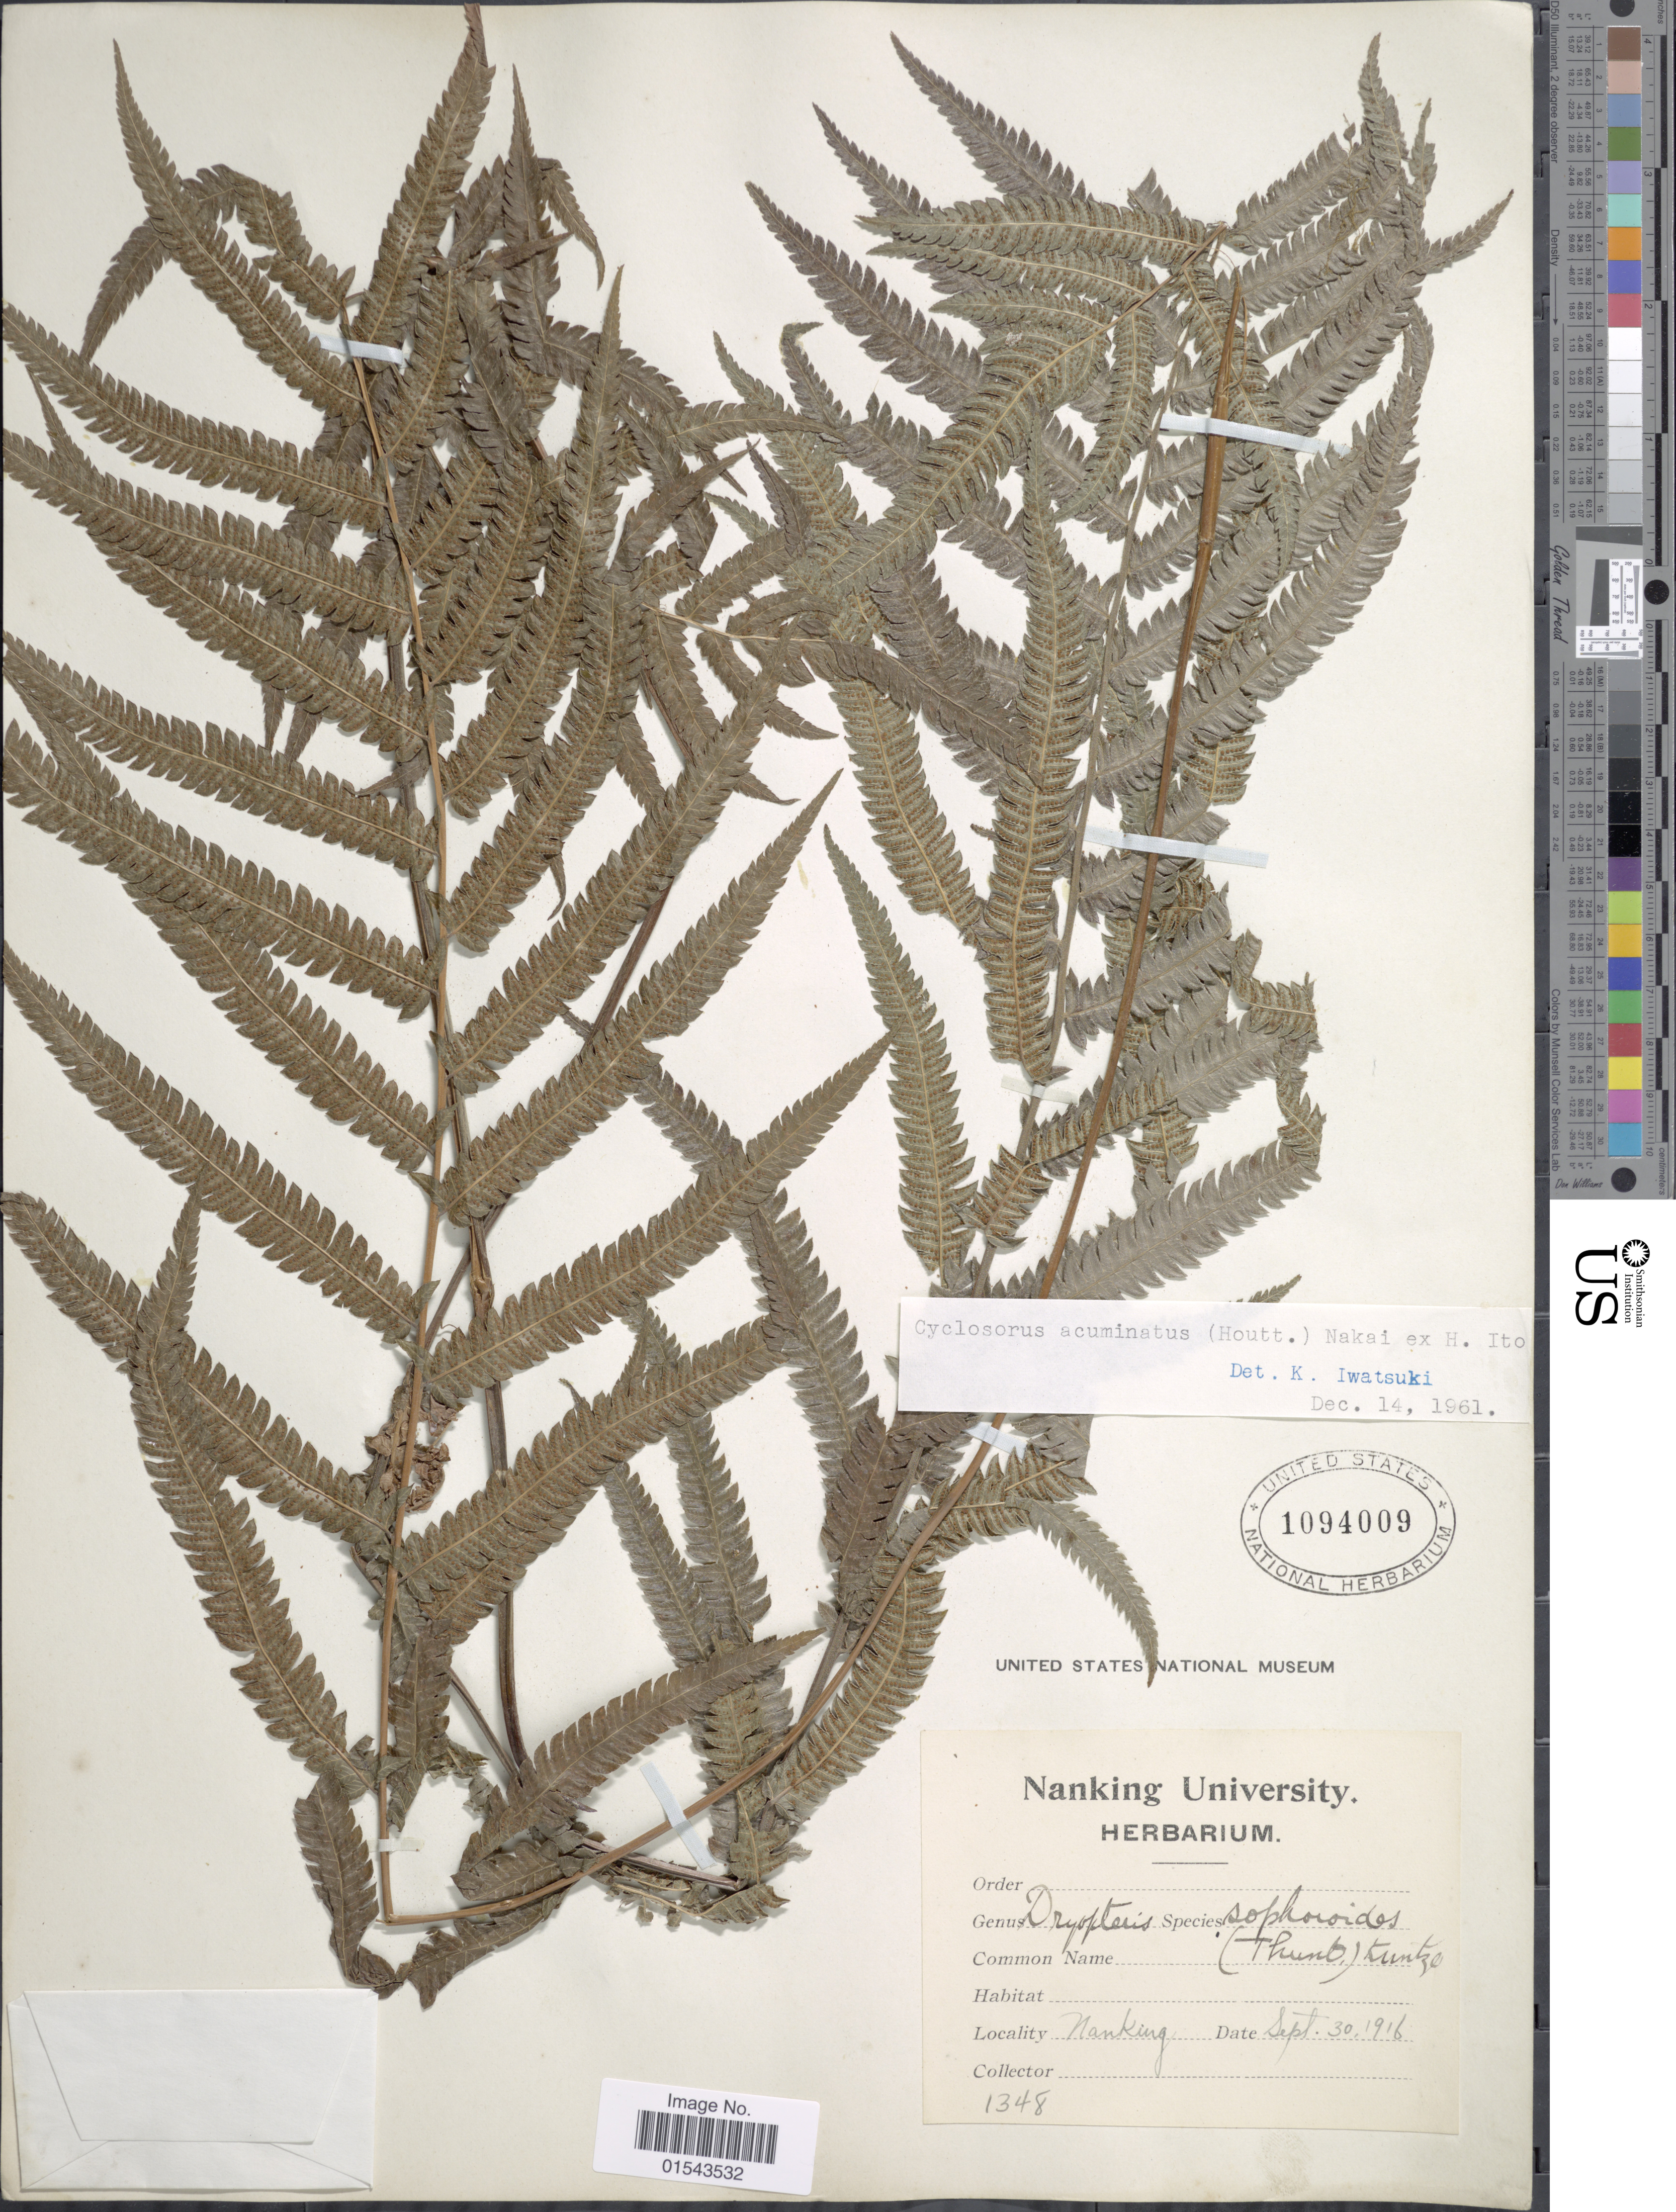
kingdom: Plantae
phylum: Tracheophyta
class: Polypodiopsida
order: Polypodiales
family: Thelypteridaceae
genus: Christella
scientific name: Christella acuminata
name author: (Houtt.) H. Lév.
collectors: ex herb. University of Nanking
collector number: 1348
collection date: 1916-09-30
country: China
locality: Nanking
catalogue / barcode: US 1094009